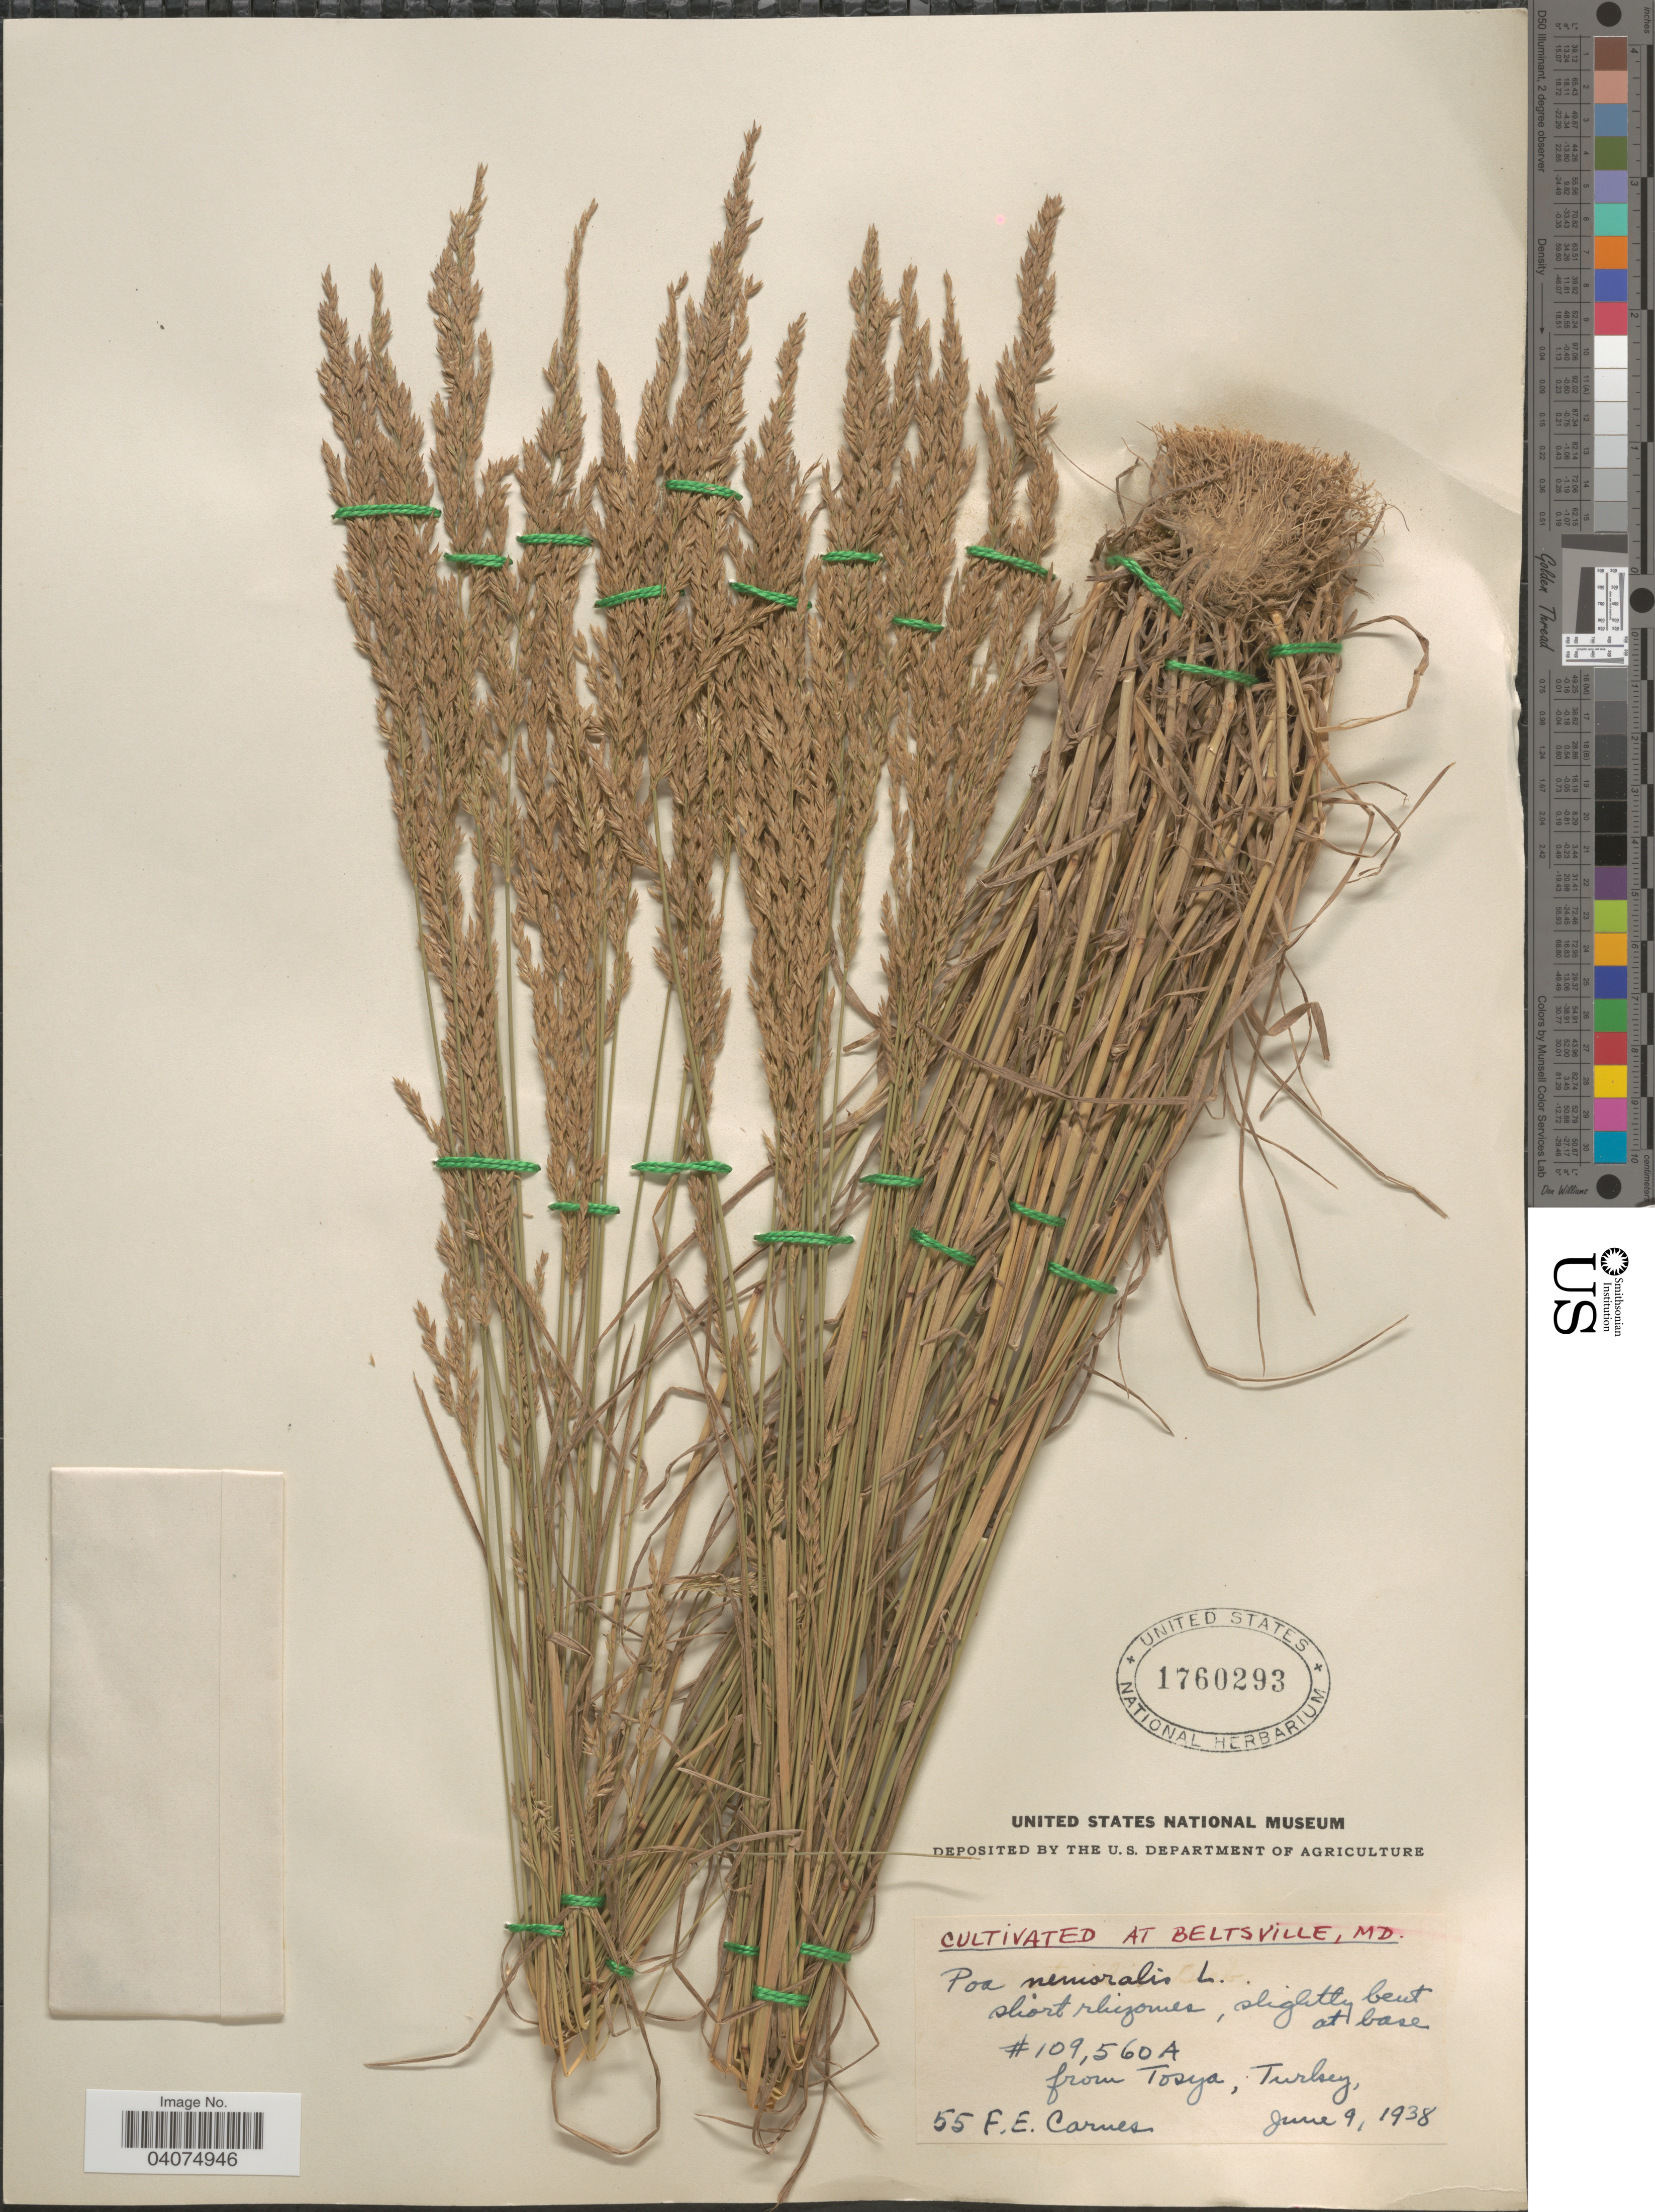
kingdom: Plantae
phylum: Tracheophyta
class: Liliopsida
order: Poales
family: Poaceae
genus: Poa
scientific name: Poa nemoralis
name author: L.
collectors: F. Carnes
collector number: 55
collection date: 1938-06-09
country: United States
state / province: Maryland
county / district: Prince George's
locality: At Beltsville.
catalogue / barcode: US 1760293